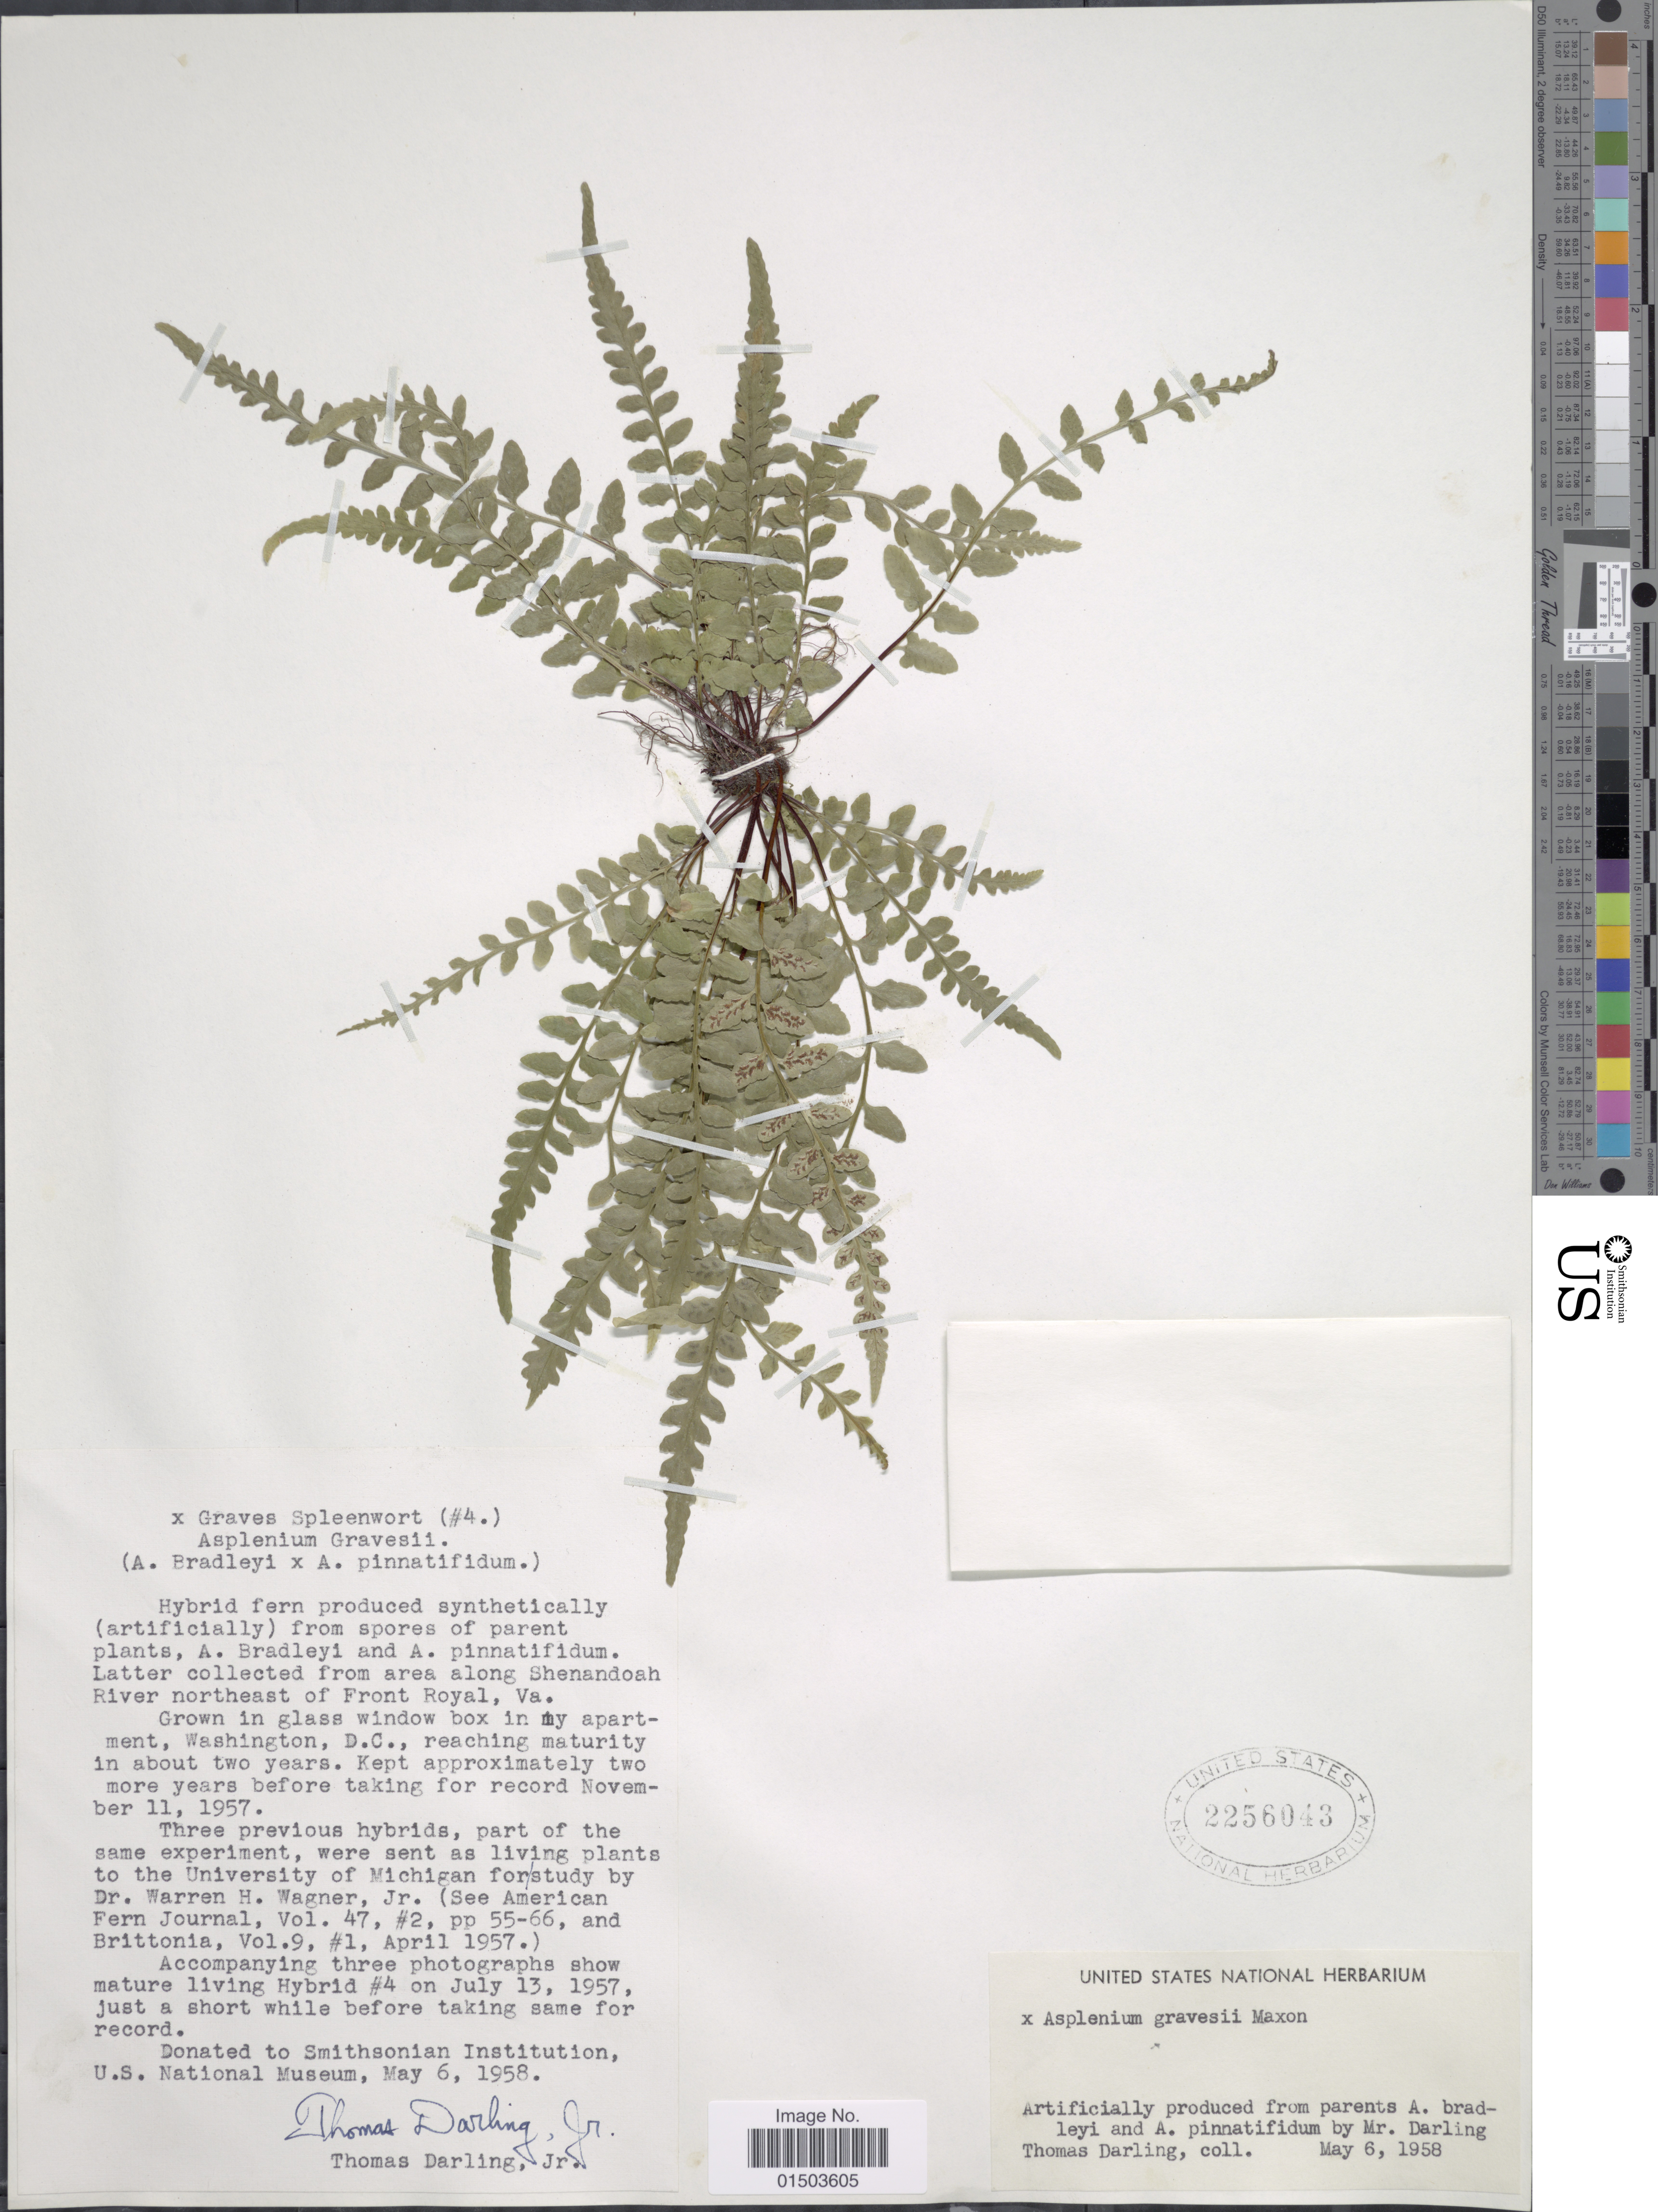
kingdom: Plantae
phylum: Tracheophyta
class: Polypodiopsida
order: Polypodiales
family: Aspleniaceae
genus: Asplenium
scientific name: Asplenium x gravesii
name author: Maxon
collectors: T. Darling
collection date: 1958-05-06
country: United States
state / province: District of Columbia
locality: Glass window box in my apartment, Washington, D.C. [unsure placement]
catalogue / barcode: US 2256043